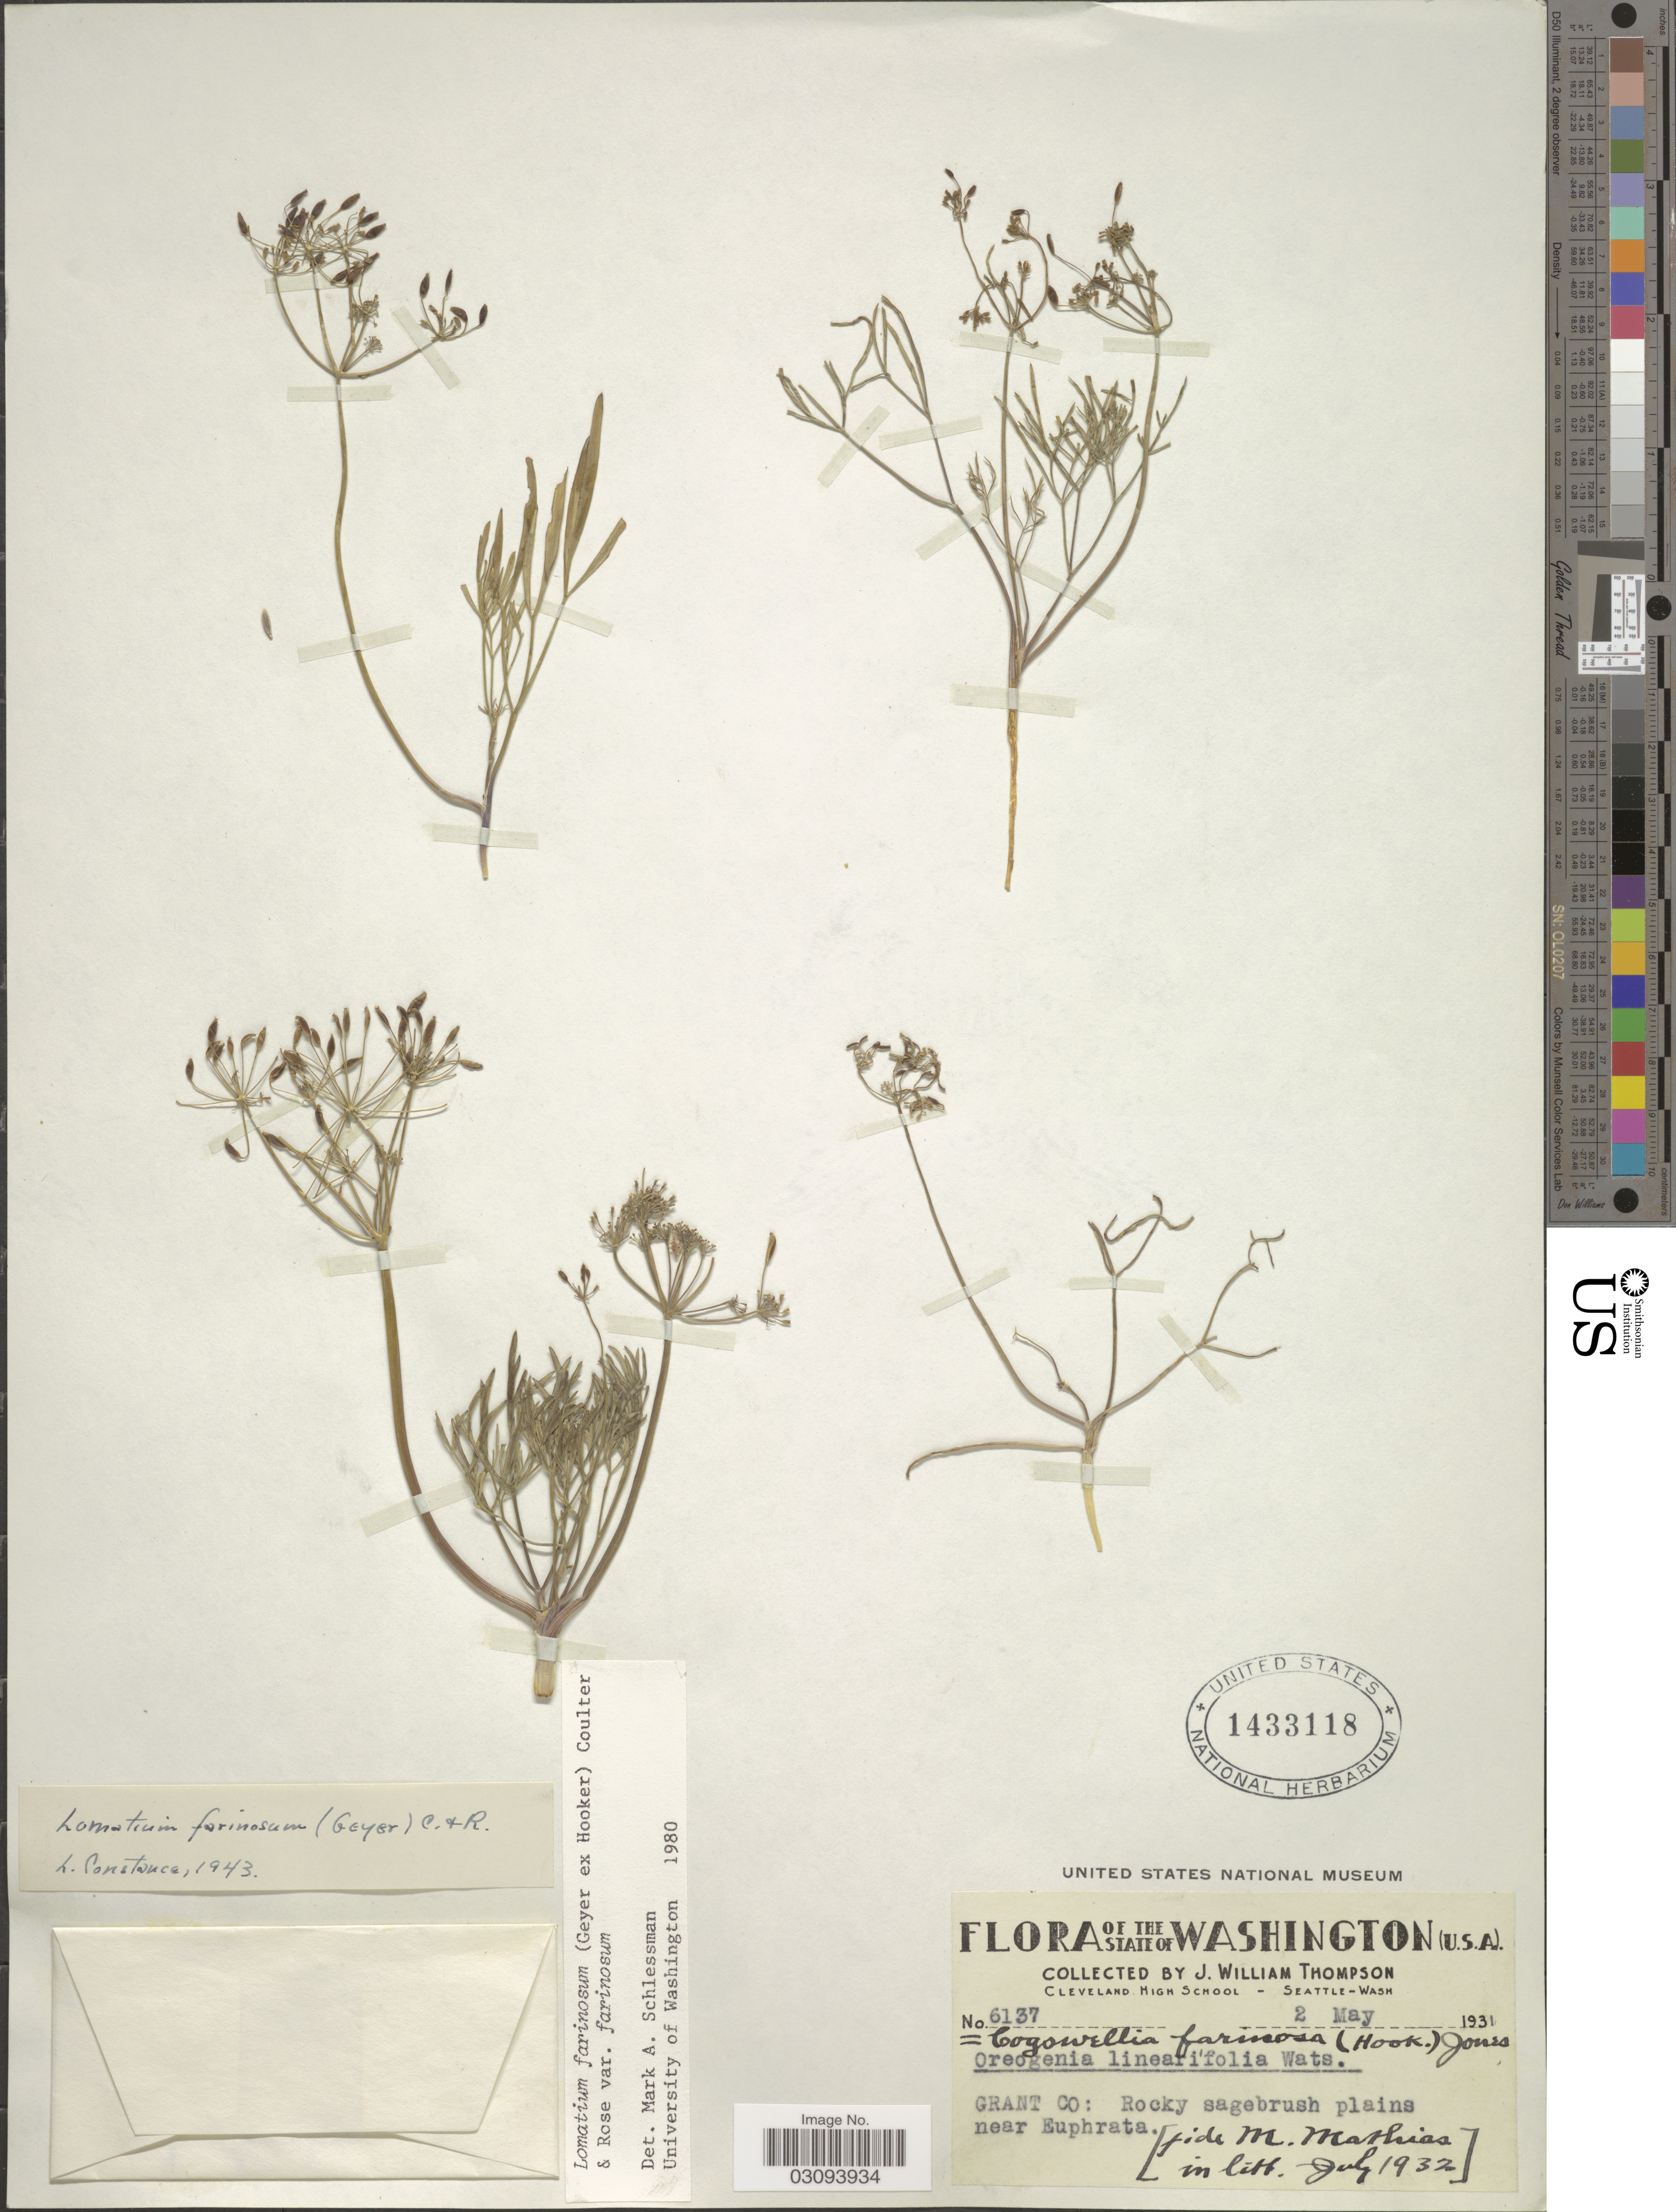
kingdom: Plantae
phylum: Tracheophyta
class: Magnoliopsida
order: Apiales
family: Apiaceae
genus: Lomatium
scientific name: Lomatium farinosum var. farinosum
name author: (Geyer) J.M. Coult. & Rose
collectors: J. W. Thompson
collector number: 6137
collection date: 1931-05-02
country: United States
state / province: Washington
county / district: Grant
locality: Grant Co: Rocky sagebrush plains near Euphrata.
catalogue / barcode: US 1433118